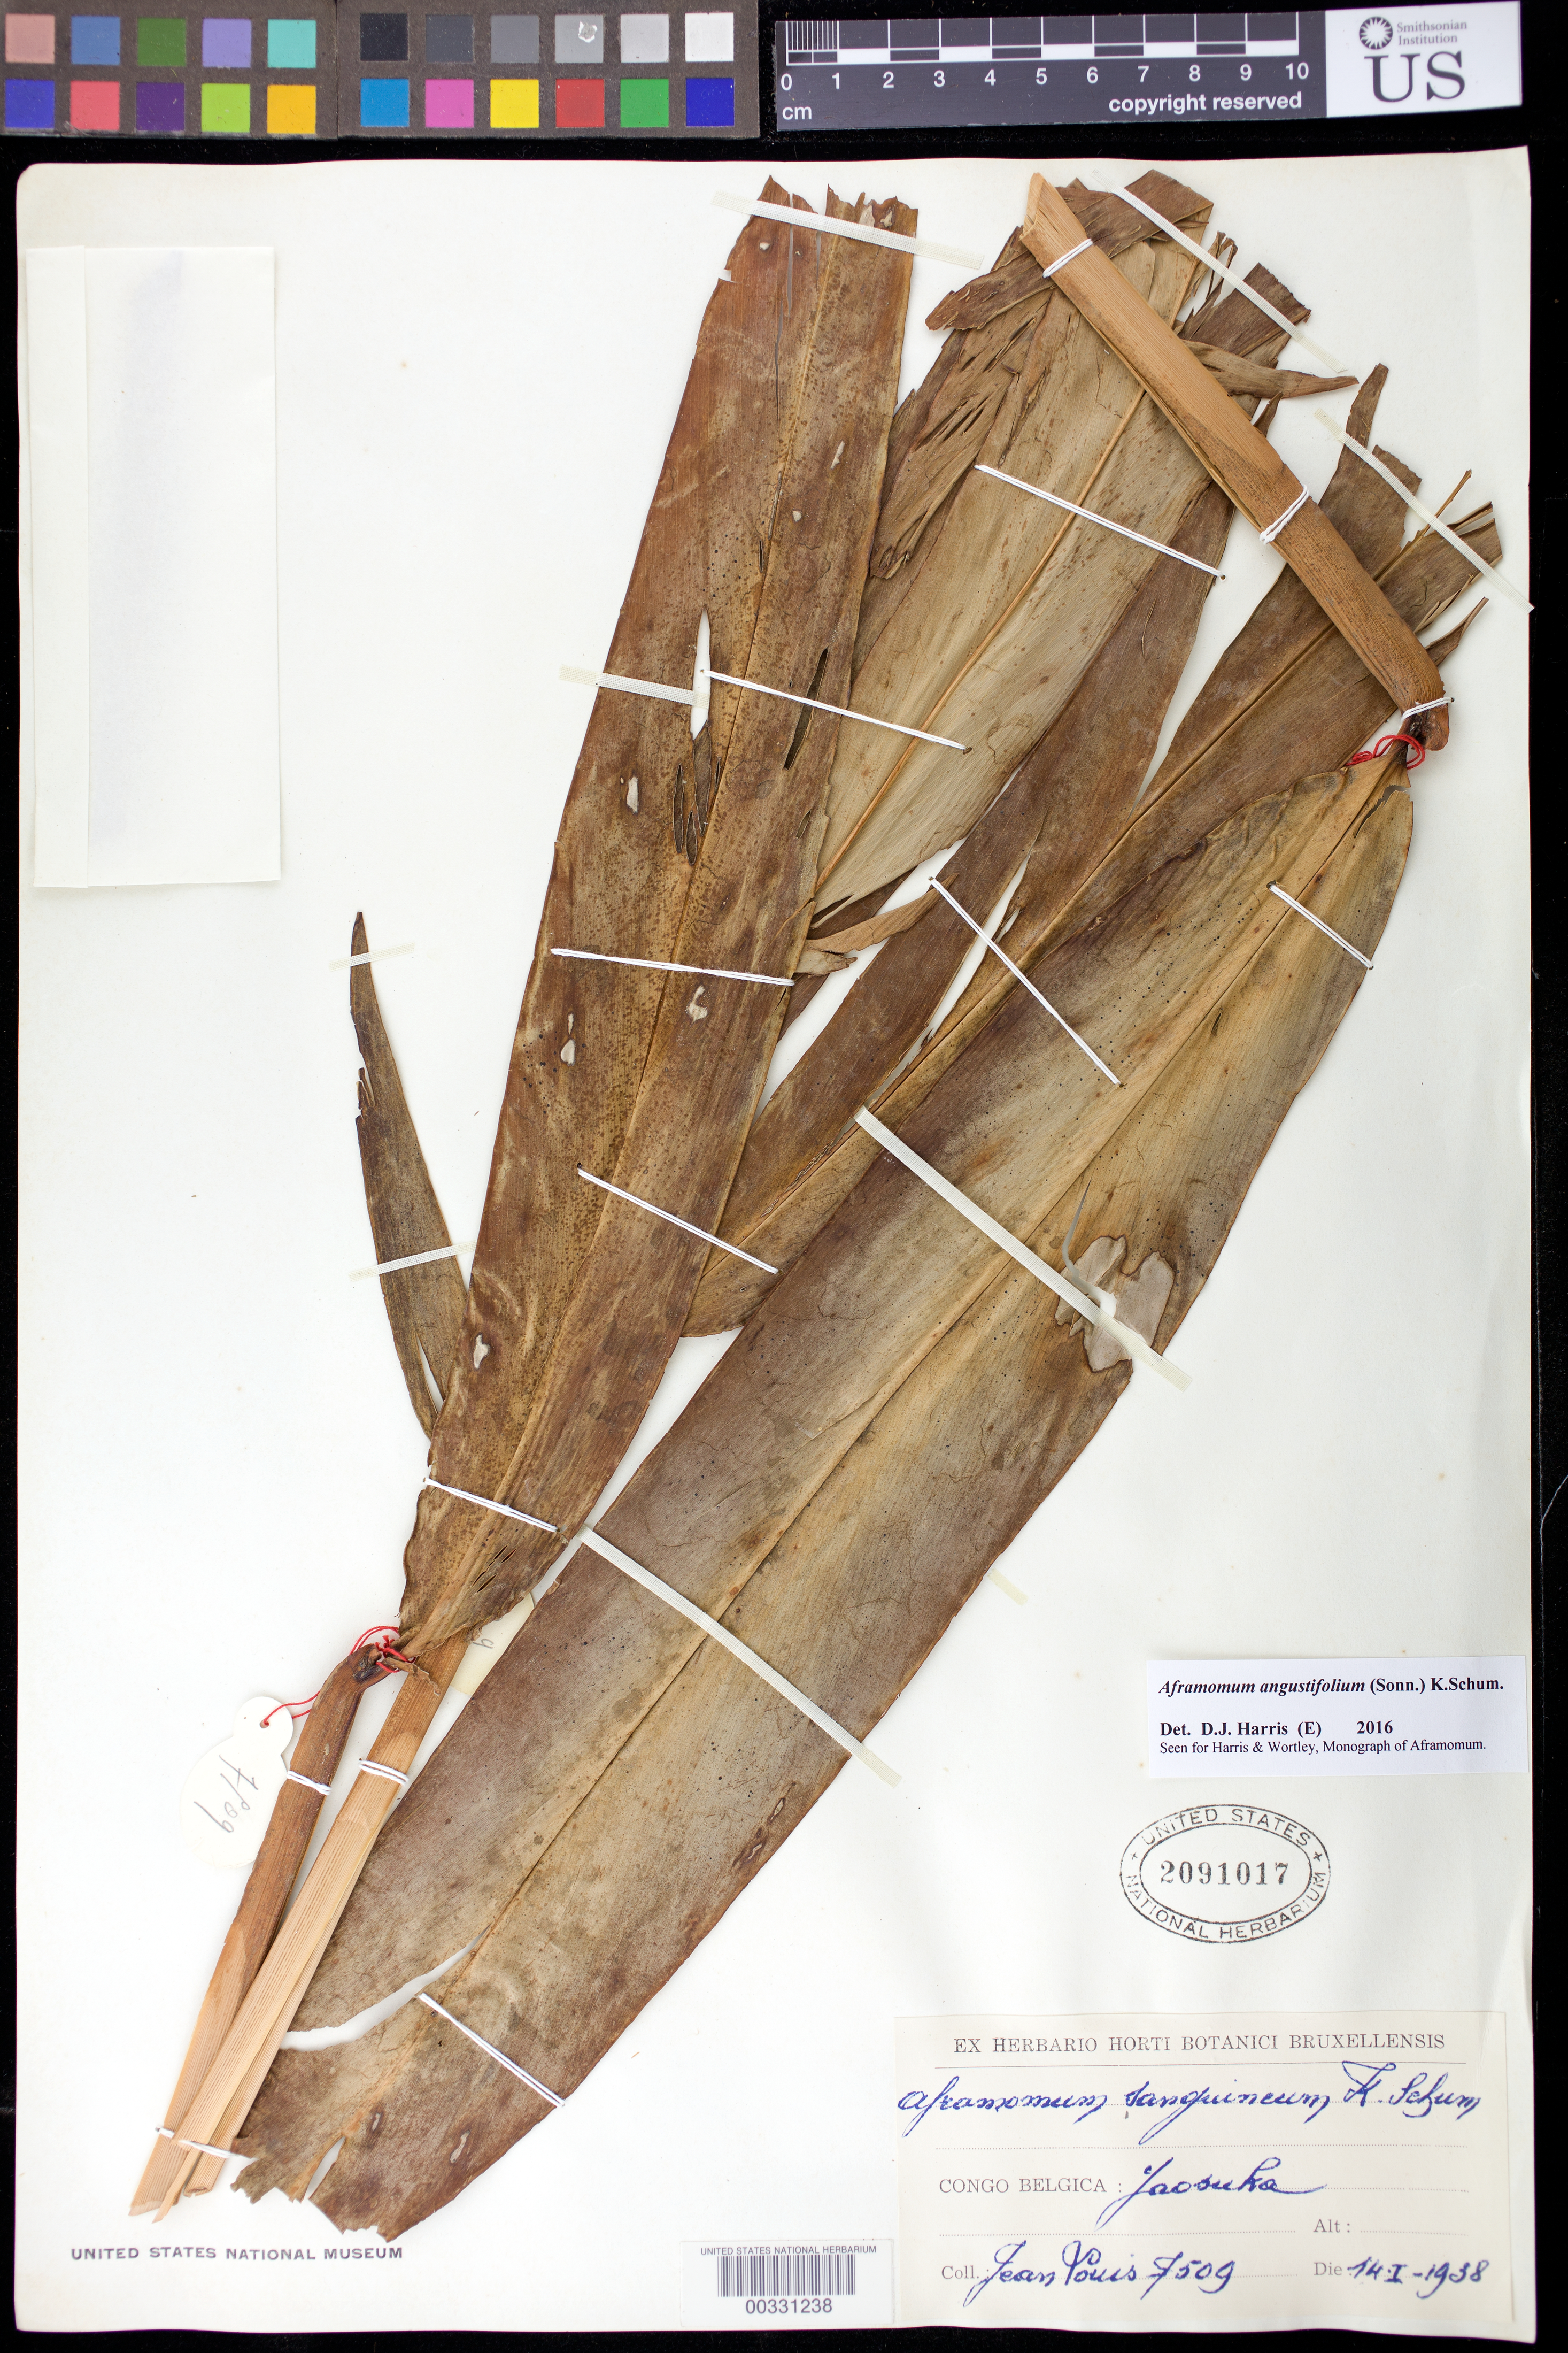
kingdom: Plantae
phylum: Tracheophyta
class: Liliopsida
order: Zingiberales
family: Zingiberaceae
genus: Aframomum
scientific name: Aframomum sanguineum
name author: (K. Schum.) K. Schum.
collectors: J. Louis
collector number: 7509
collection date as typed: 14 Jan 1938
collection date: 1938-01-14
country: Congo, Democratic Republic of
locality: Congo belgica, jaosuka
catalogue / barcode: US 2091017